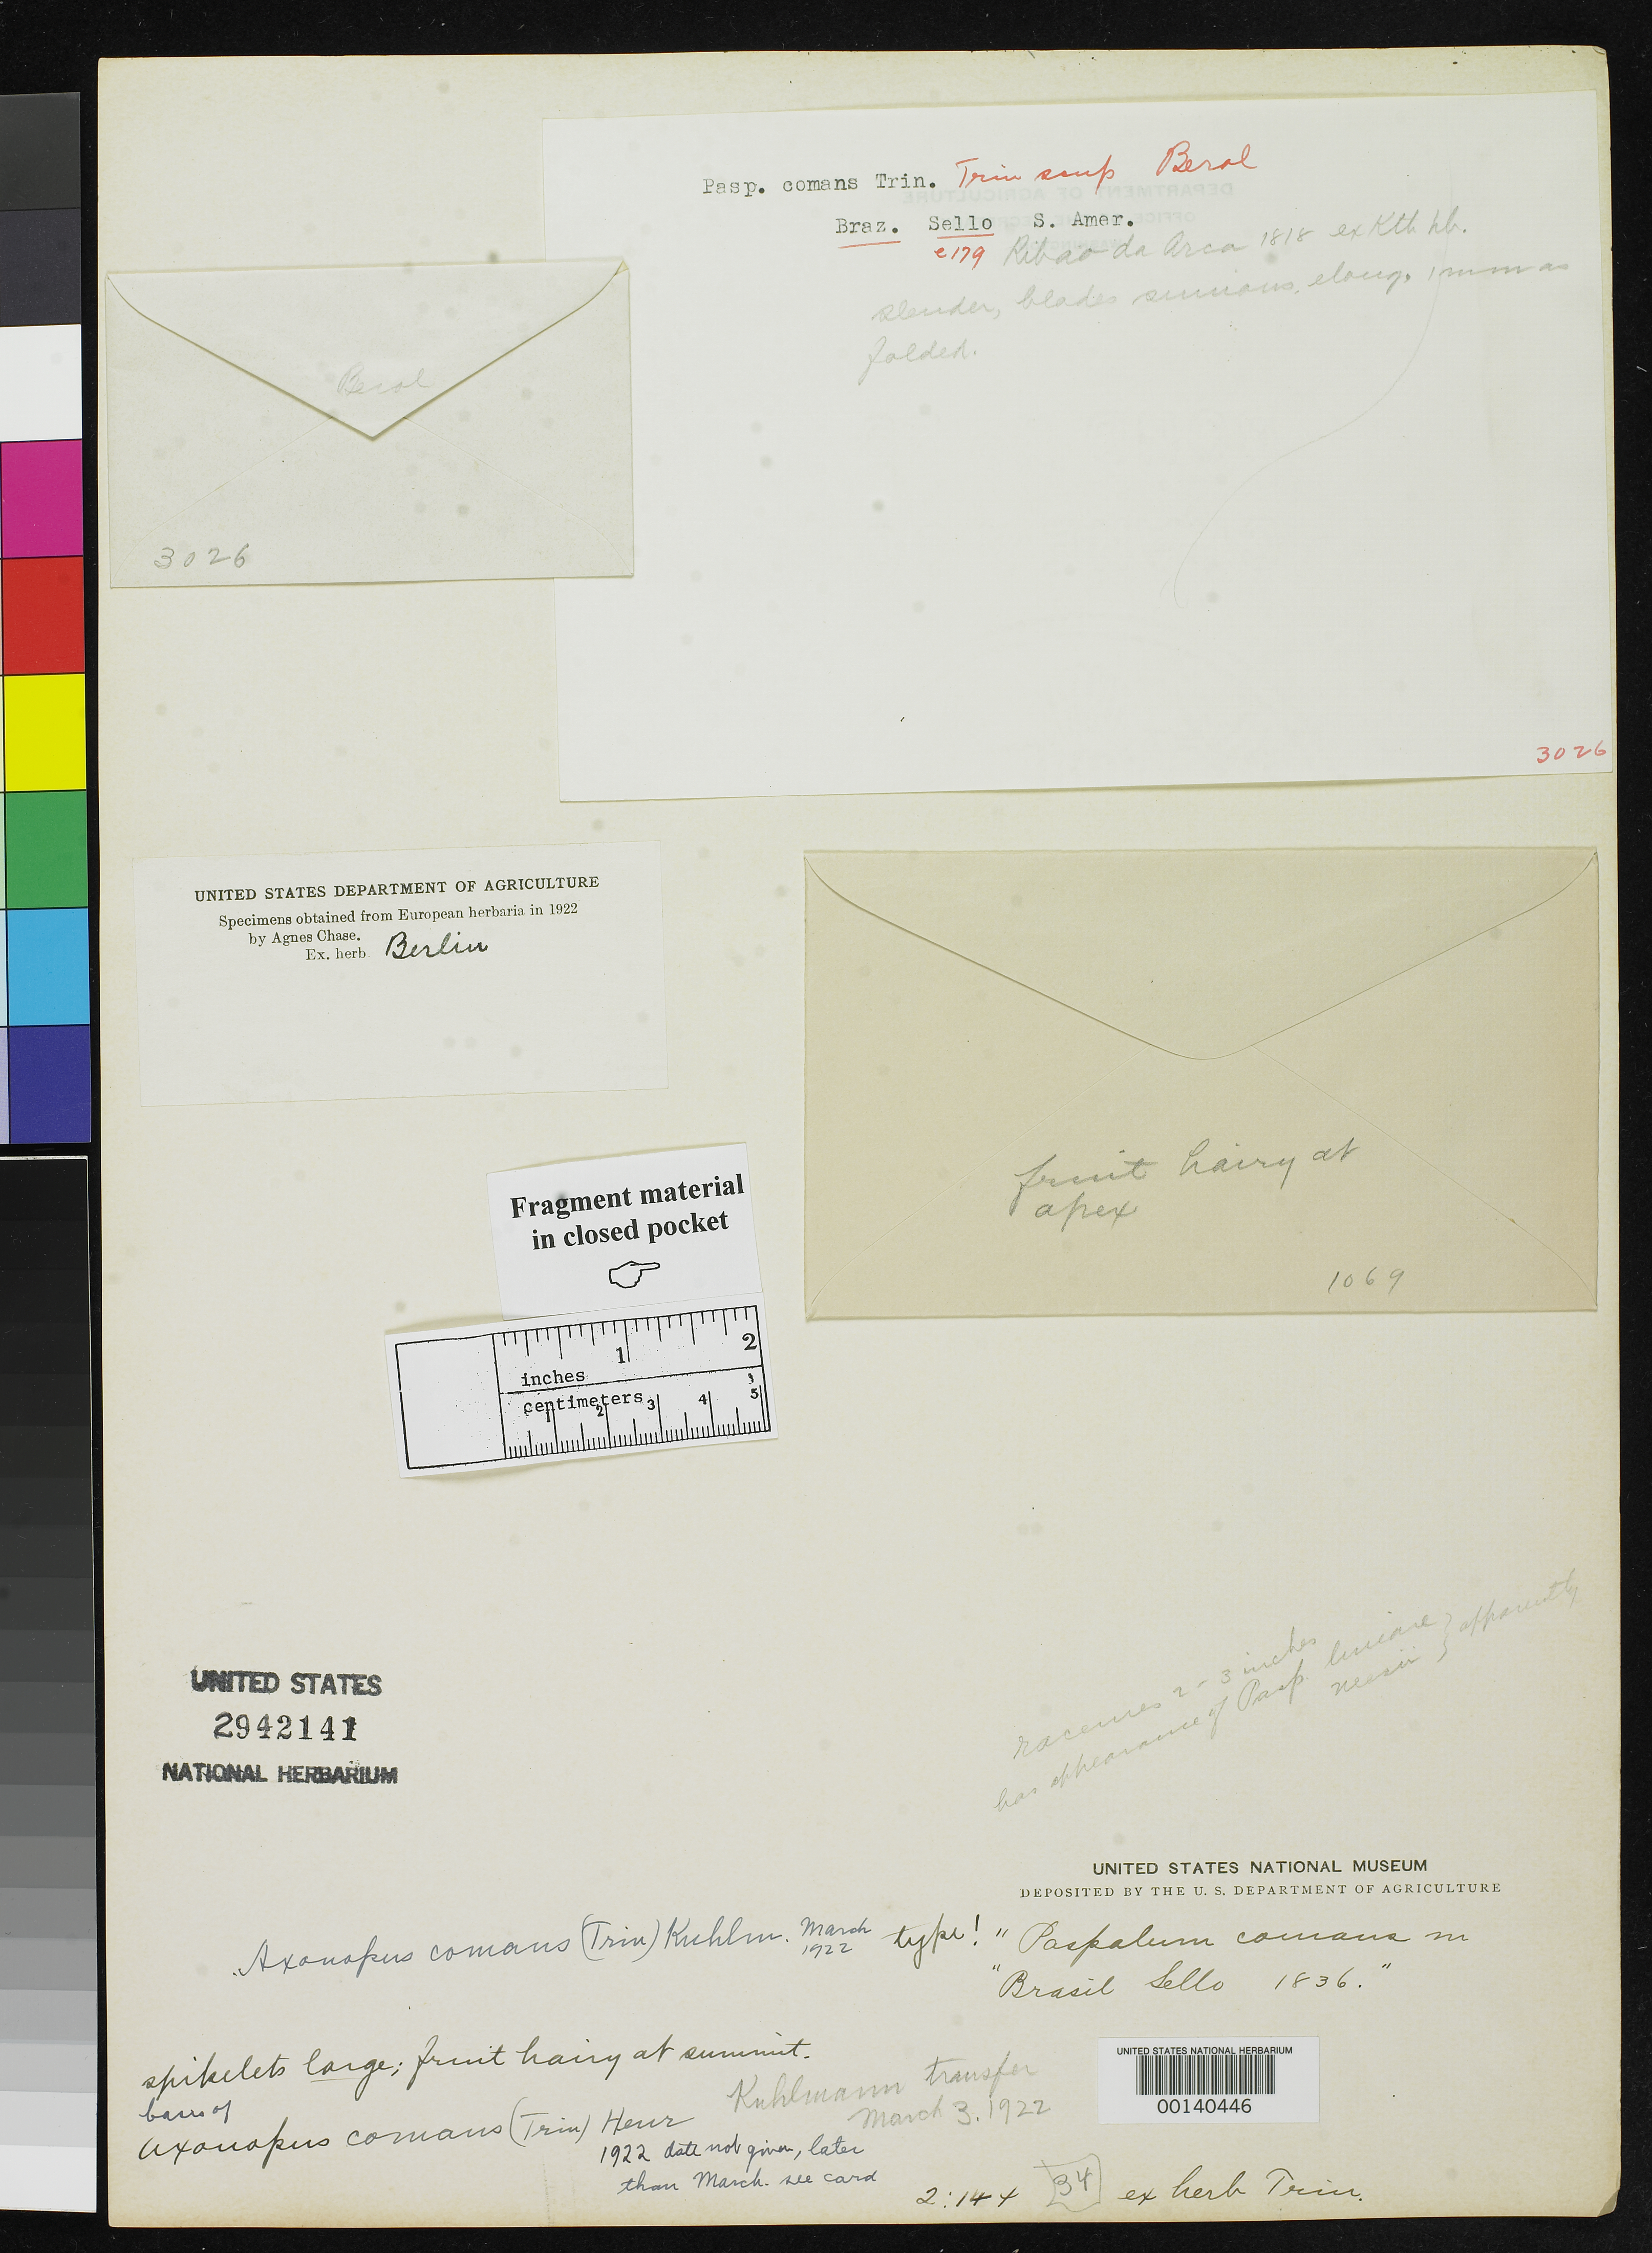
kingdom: Plantae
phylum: Tracheophyta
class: Liliopsida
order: Poales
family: Poaceae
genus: Paspalum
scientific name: Paspalum comans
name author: Trin. ex Döll in Mart.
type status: Type Fragment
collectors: F. Sellow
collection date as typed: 1836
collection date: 1836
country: Brazil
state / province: São Paulo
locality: Near Ribeira d'Arca.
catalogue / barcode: US 2942141